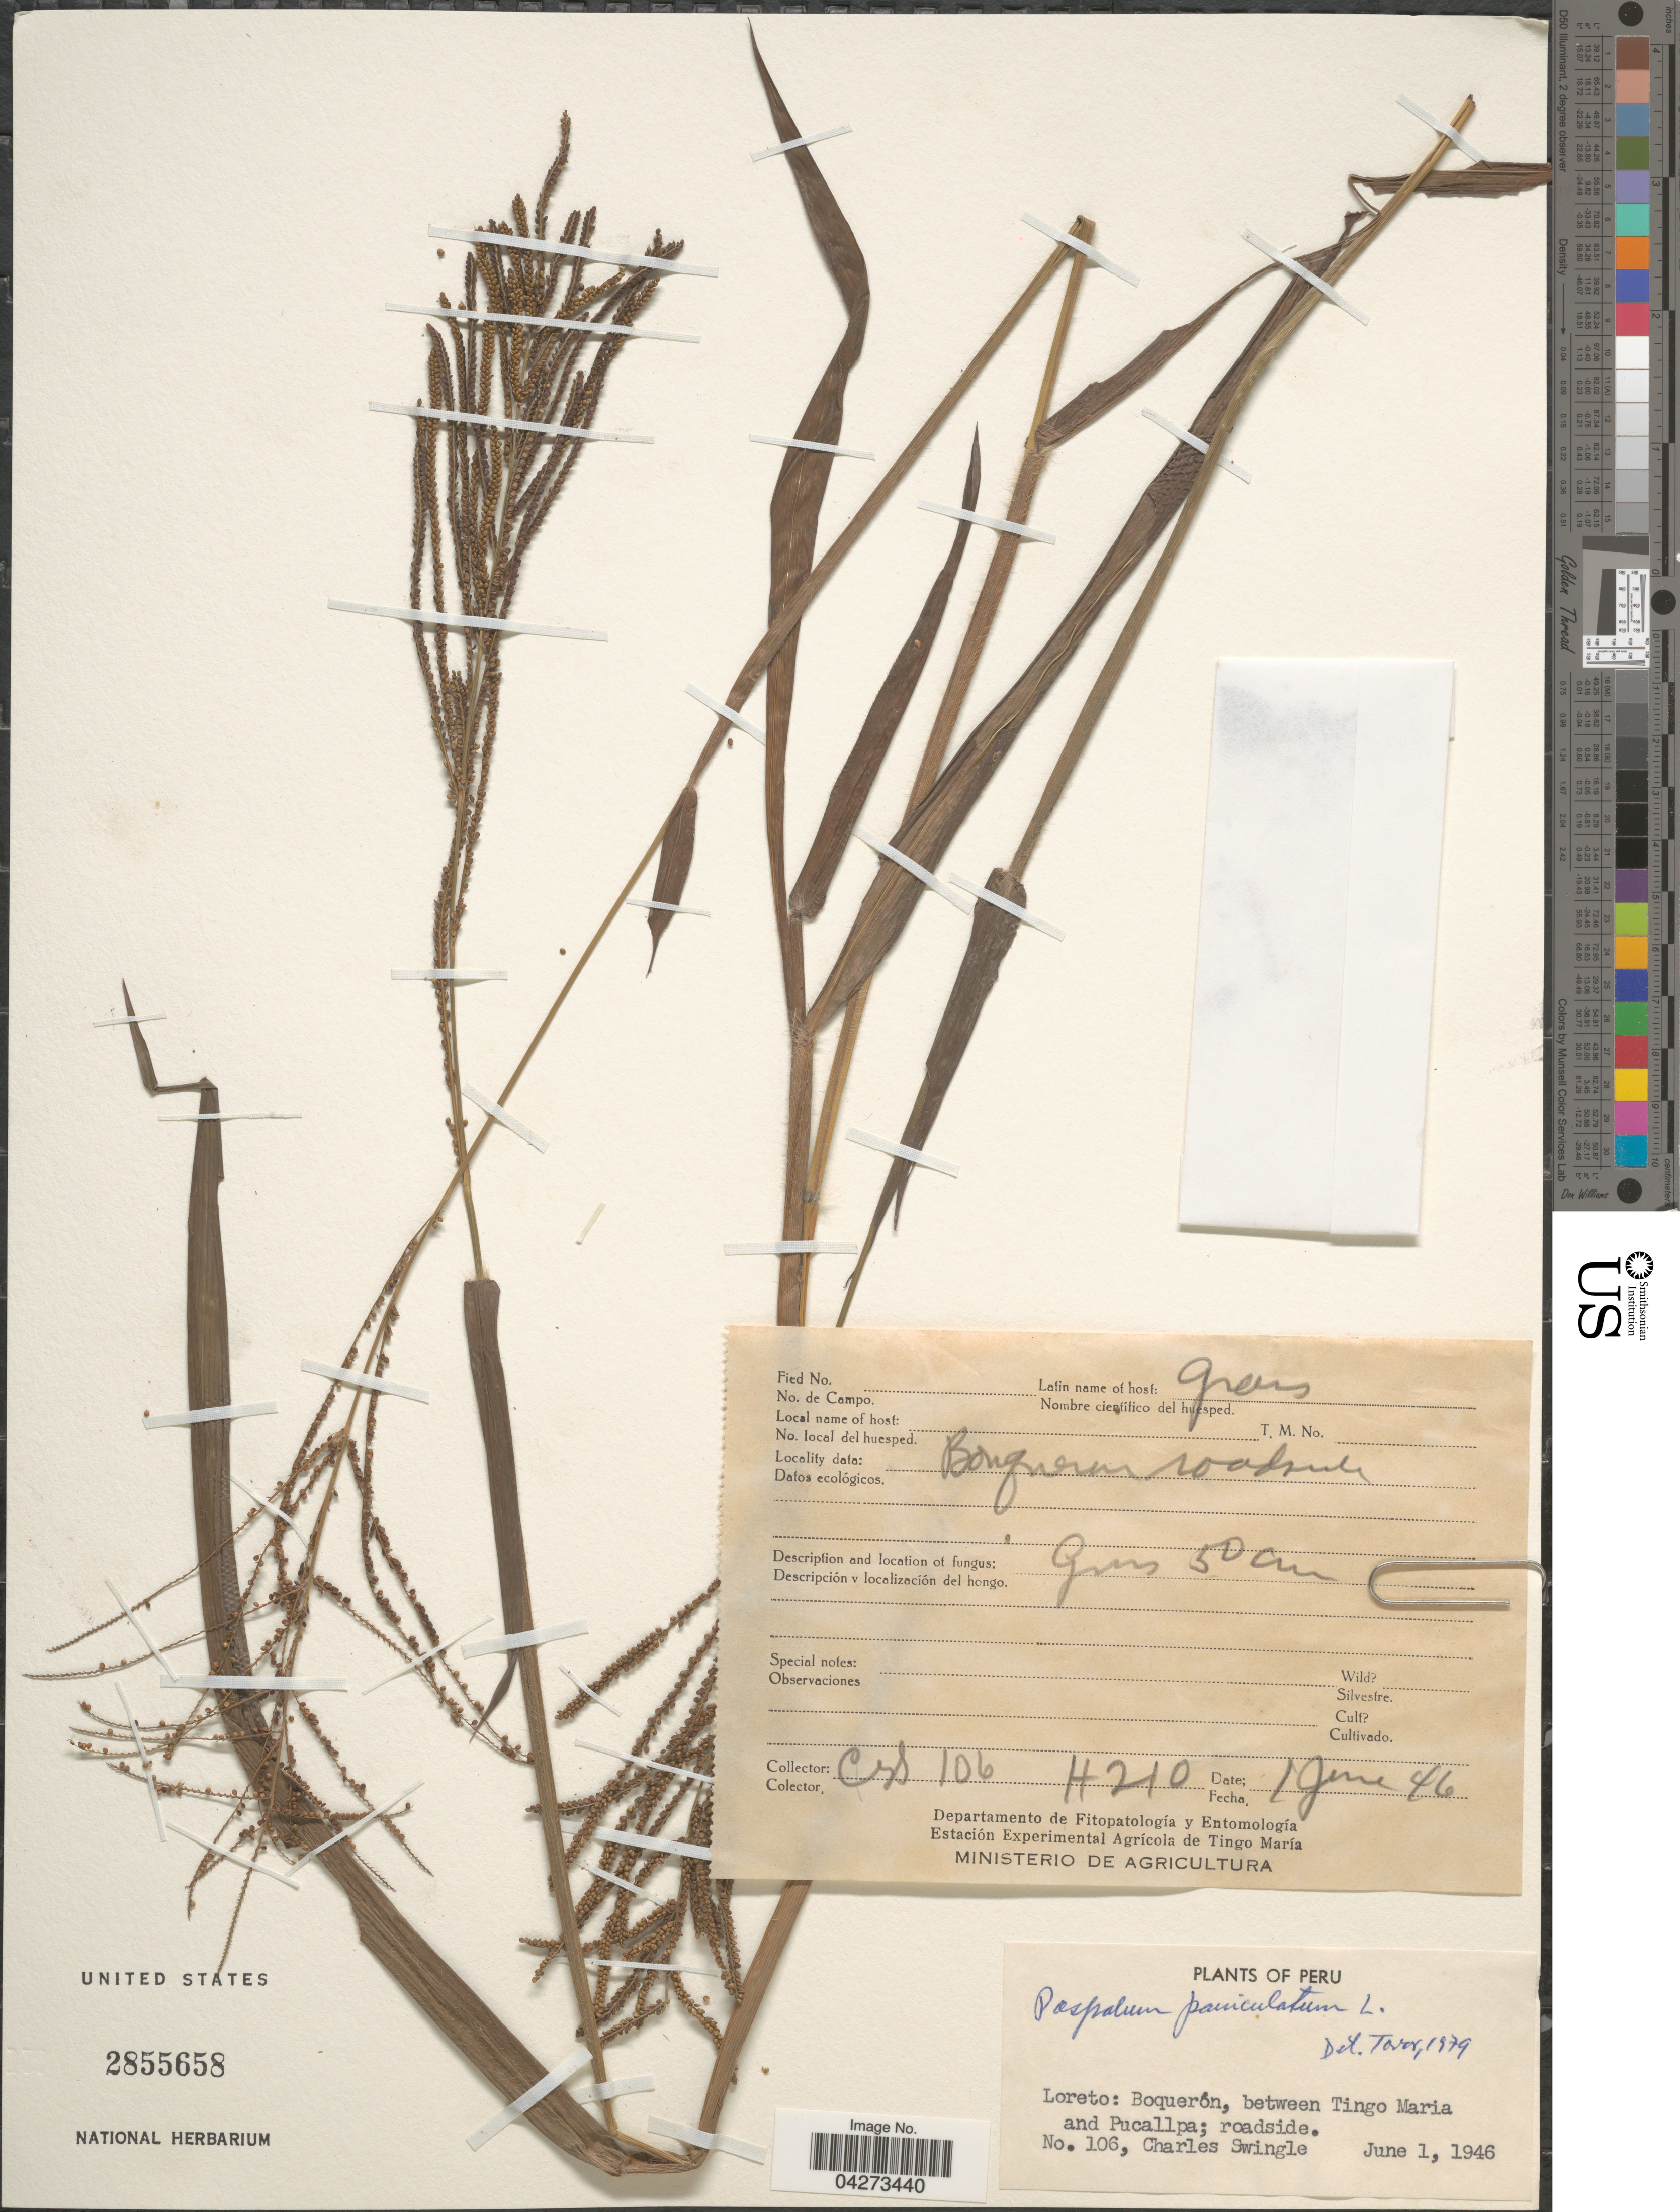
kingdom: Plantae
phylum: Tracheophyta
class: Liliopsida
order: Poales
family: Poaceae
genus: Paspalum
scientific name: Paspalum paniculatum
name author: L.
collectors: C. Swingle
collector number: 106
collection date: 1946-06-01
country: Peru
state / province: Loreto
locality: Boquerón, between Tingo Maria and Pucallpa; roadside.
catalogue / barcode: US 2855658